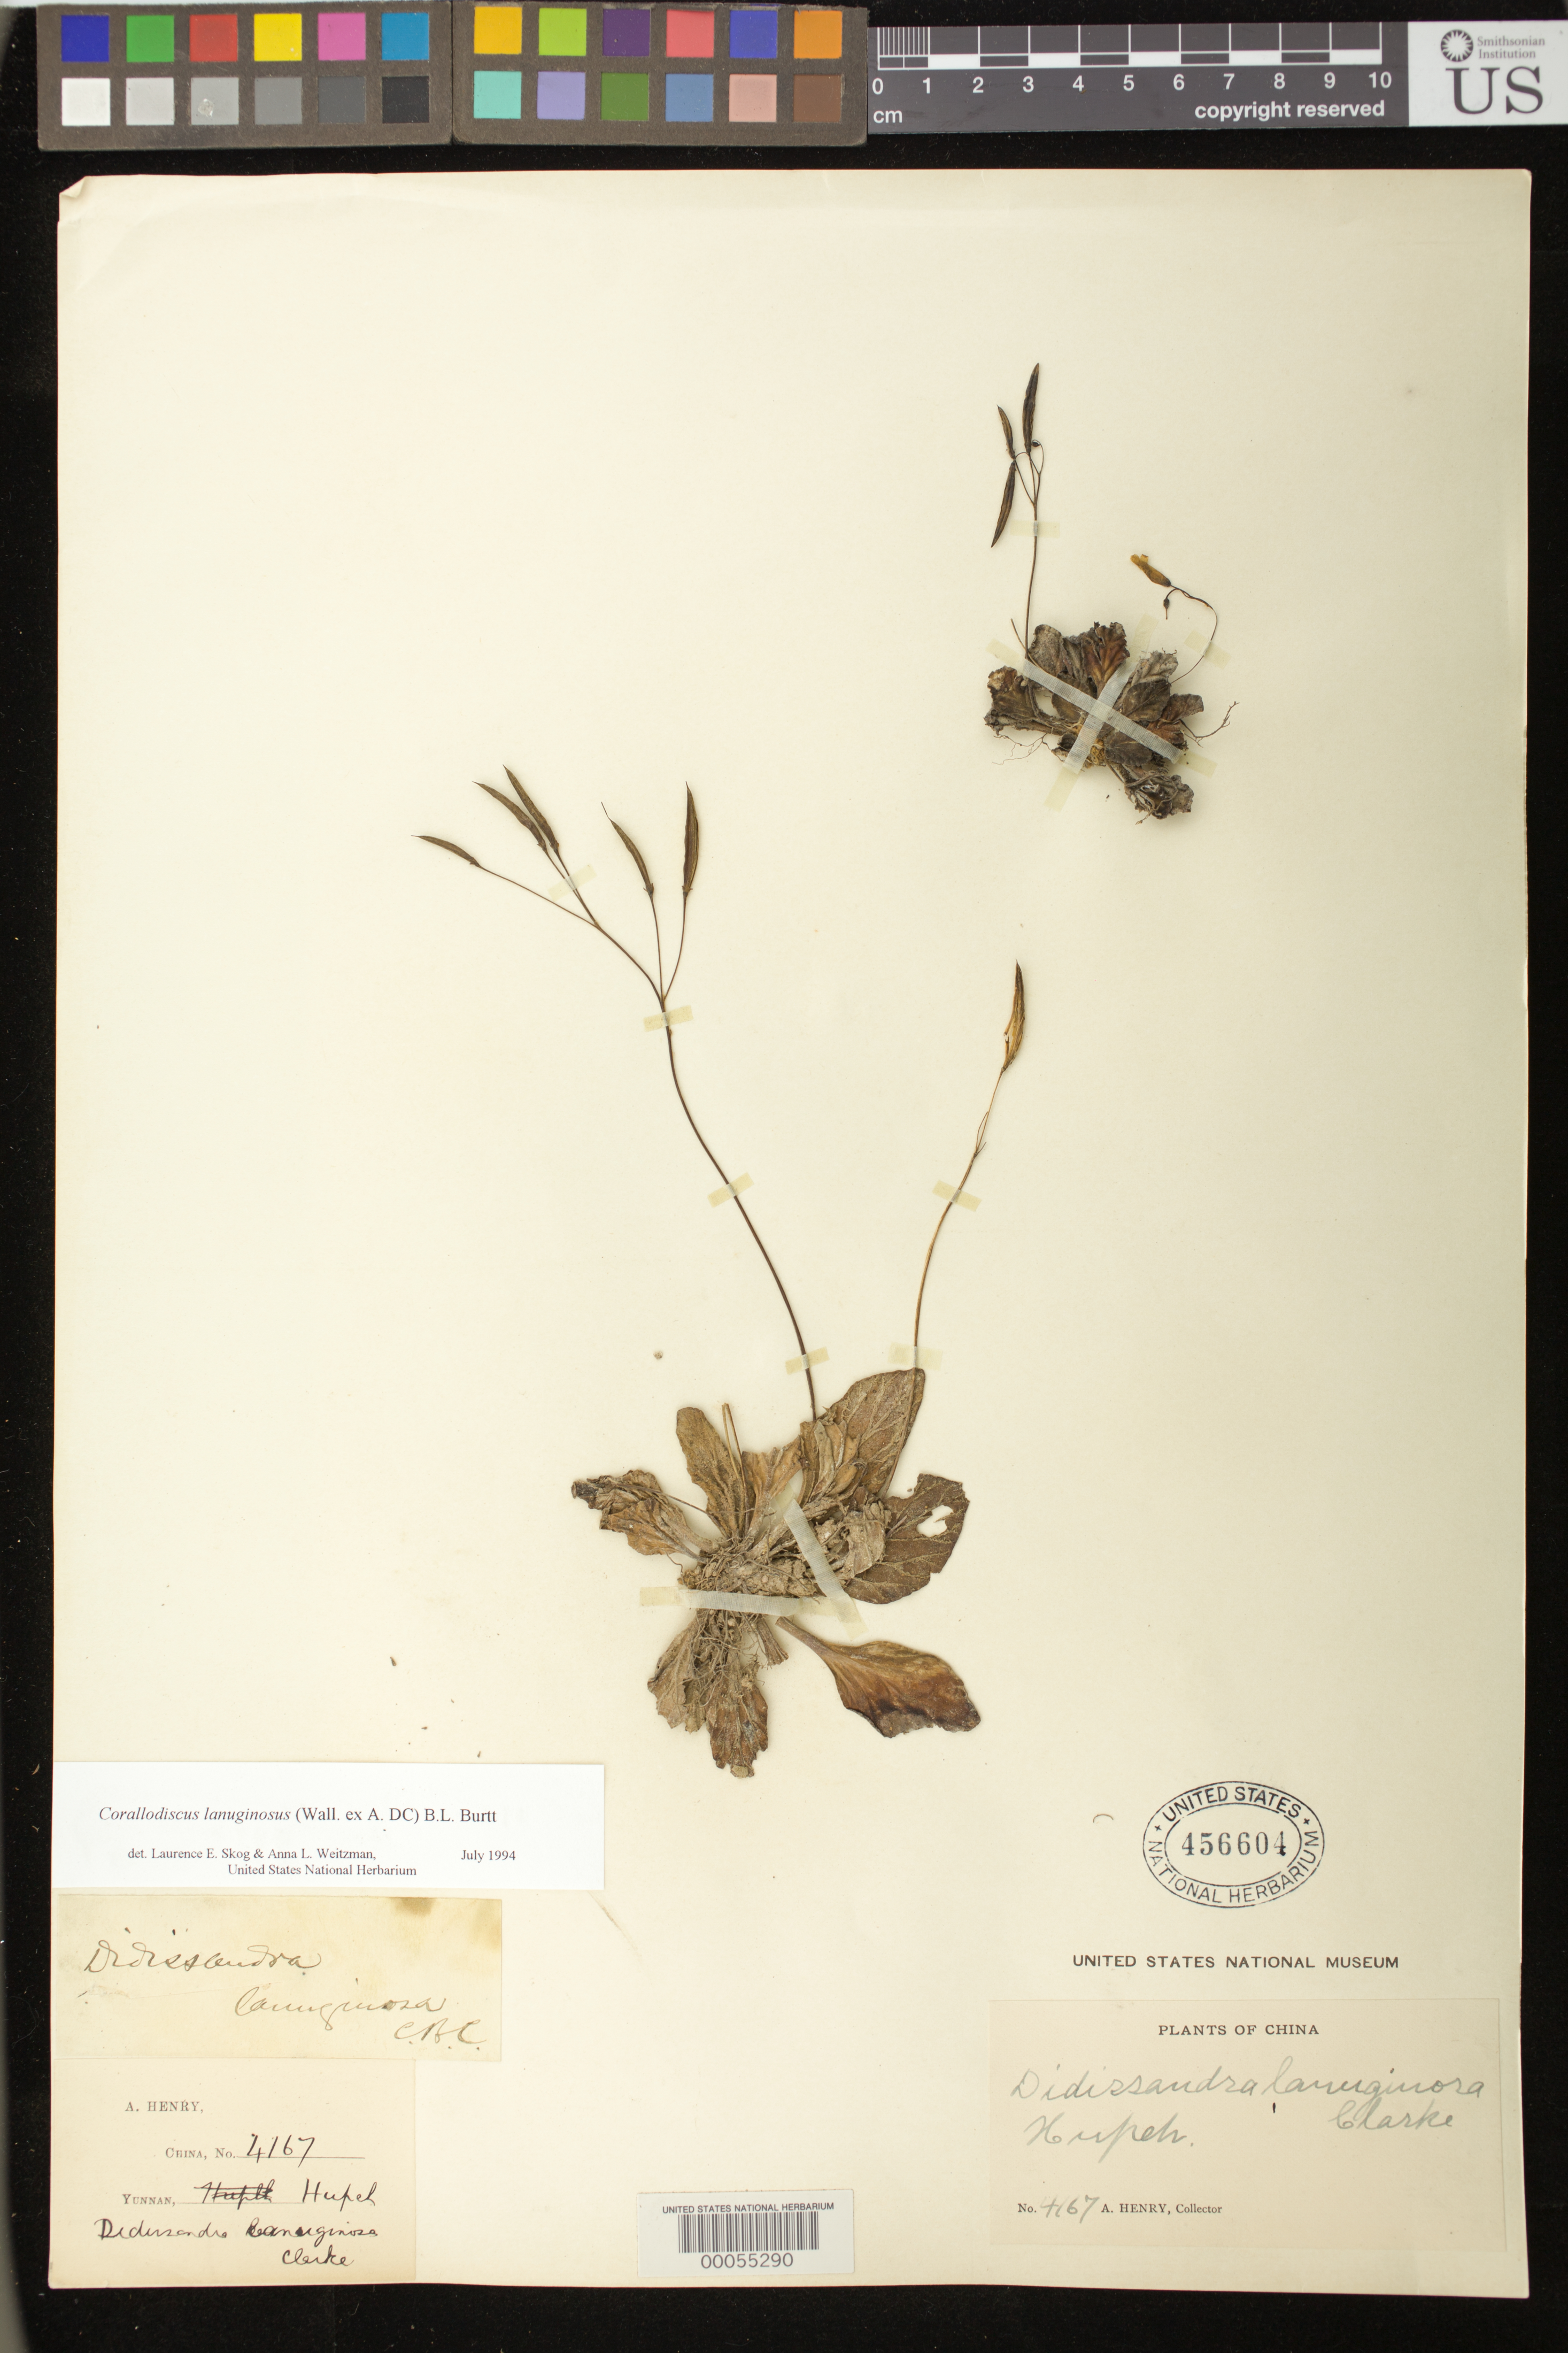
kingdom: Plantae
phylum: Tracheophyta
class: Magnoliopsida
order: Lamiales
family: Gesneriaceae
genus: Corallodiscus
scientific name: Corallodiscus lanuginosus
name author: (Wall. ex R. Br.) B.L. Burtt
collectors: A. Henry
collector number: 4167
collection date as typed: Jul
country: China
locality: Hupeh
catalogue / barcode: US 456604